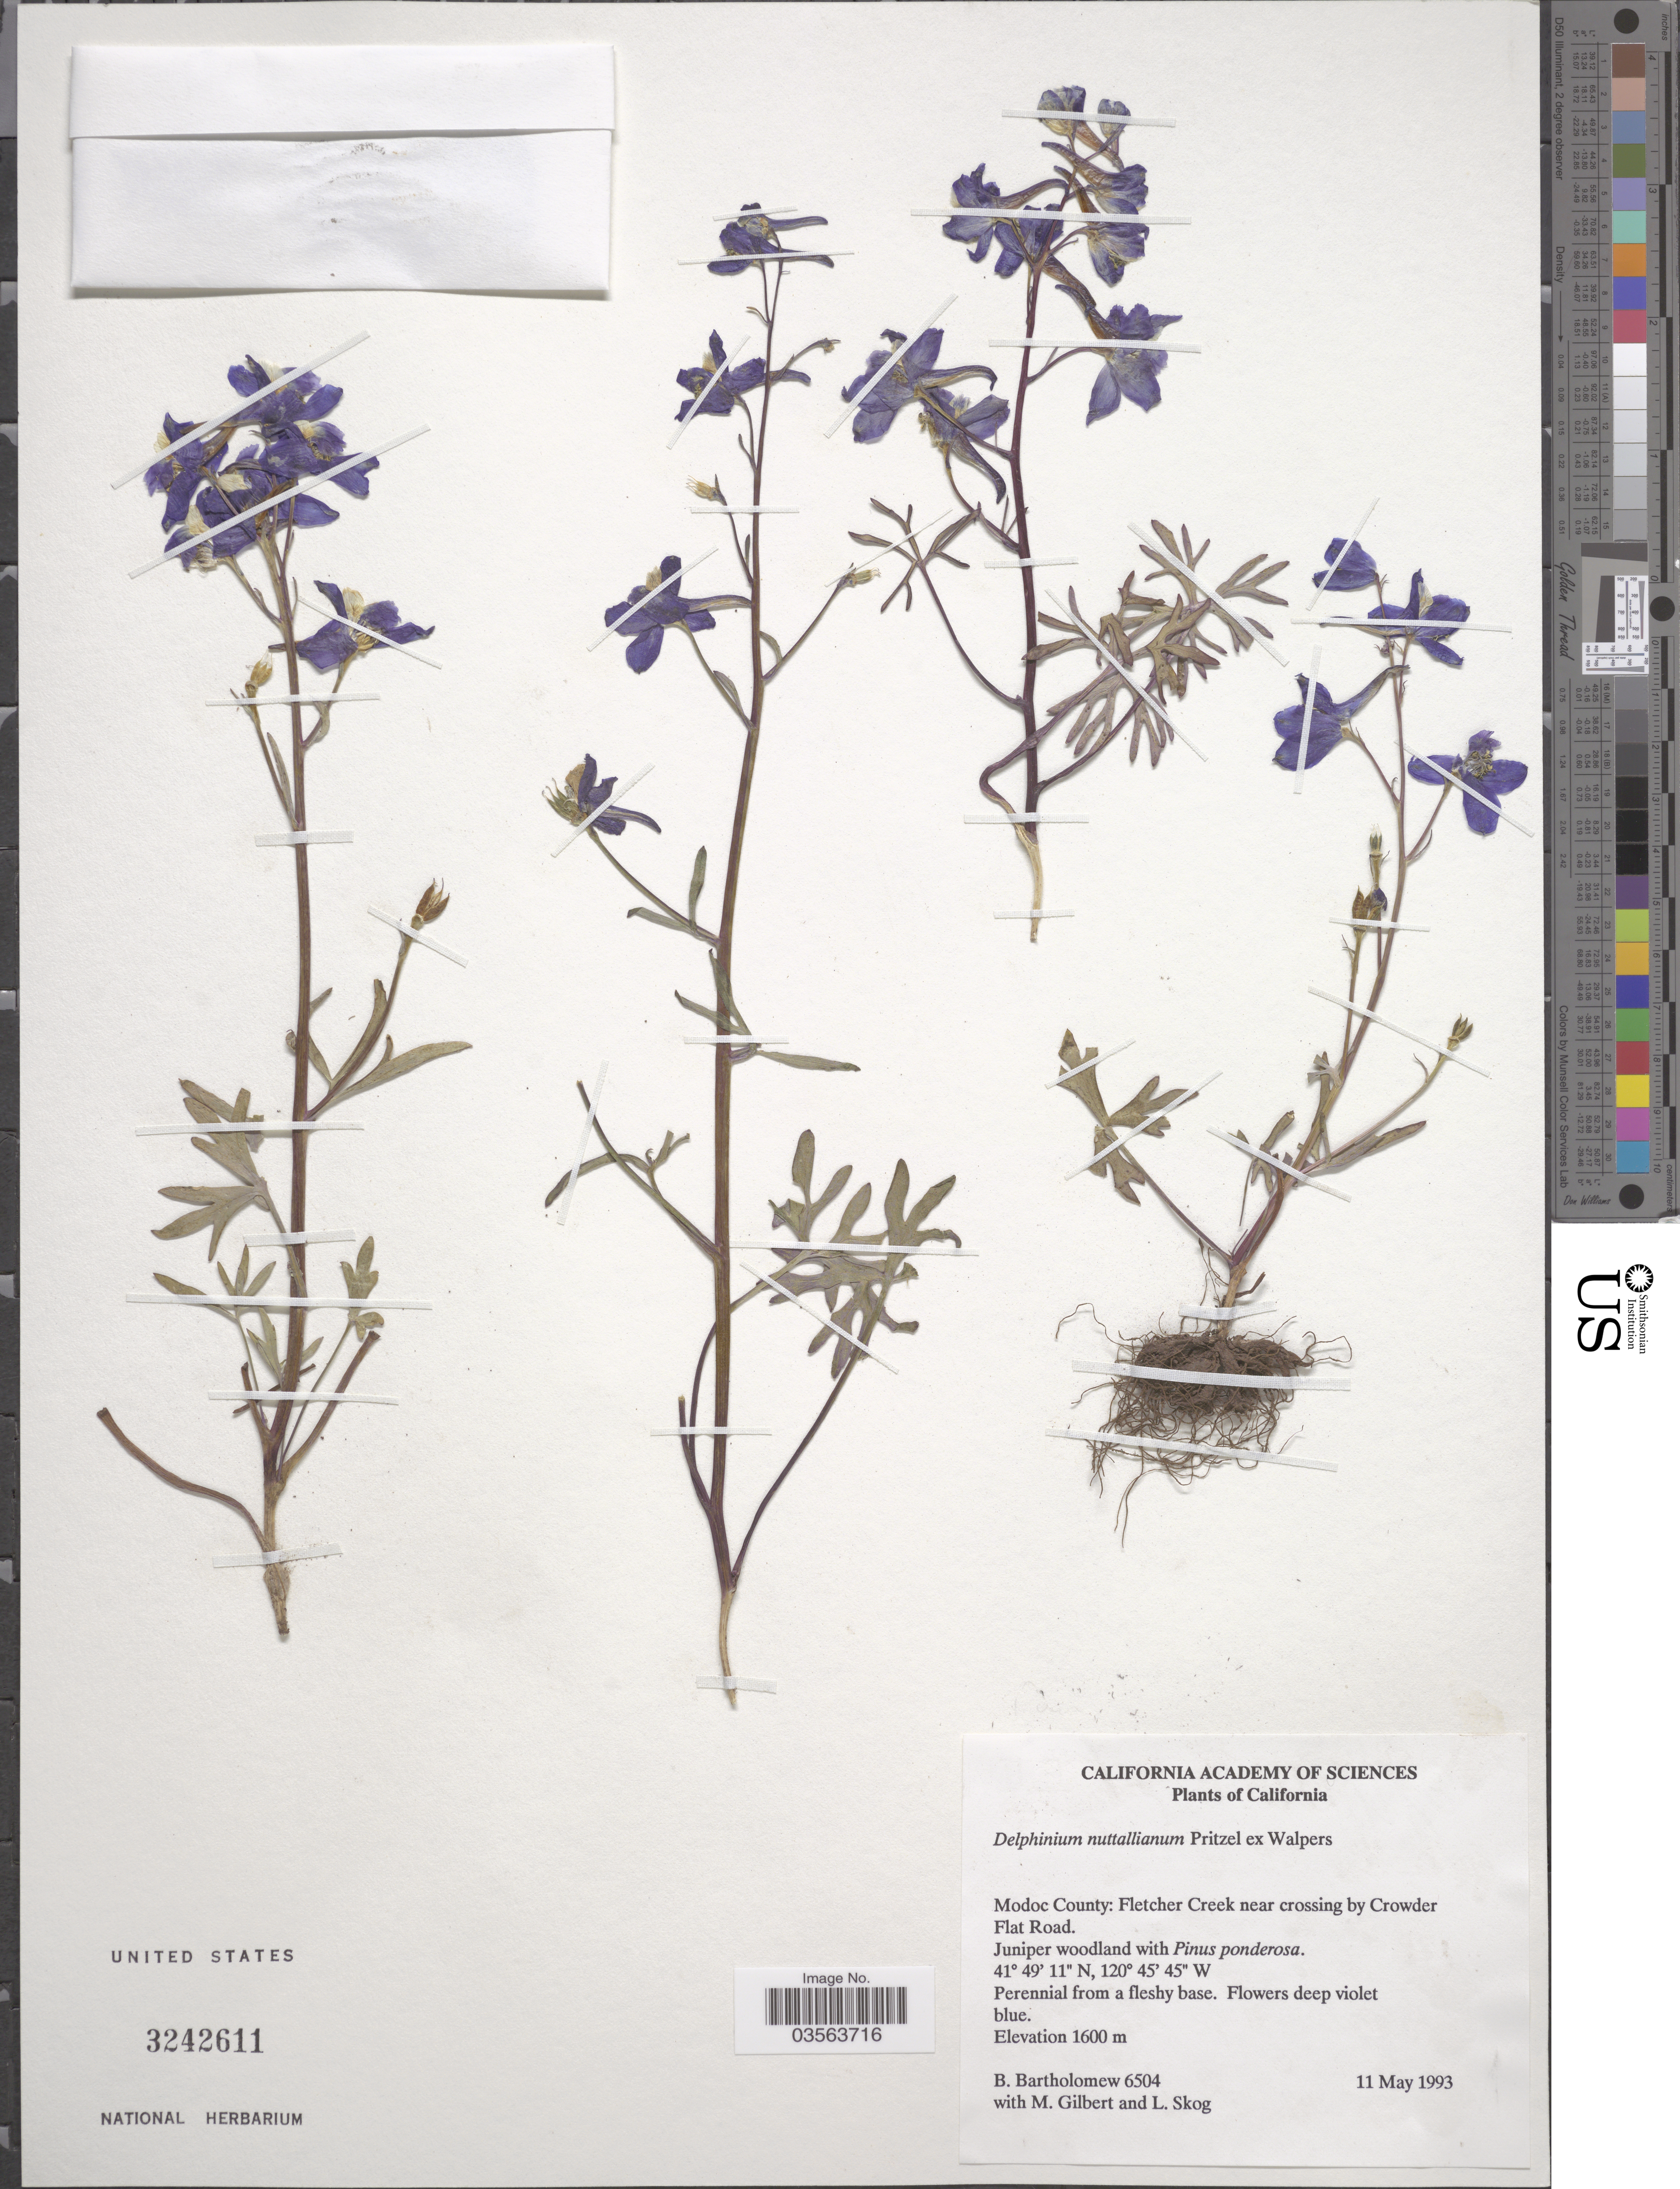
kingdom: Plantae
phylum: Tracheophyta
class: Magnoliopsida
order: Ranunculales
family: Ranunculaceae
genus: Delphinium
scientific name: Delphinium nuttallianum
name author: E. Pritz. ex Walpers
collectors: B. Bartholomew, M. Gilbert & L. E. Skog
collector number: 6504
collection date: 1993-05-11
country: United States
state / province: California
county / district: Modoc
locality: Modoc County: Fletcher Creek near crossing by Crowder Flat Road.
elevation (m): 1600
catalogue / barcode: US 3242611